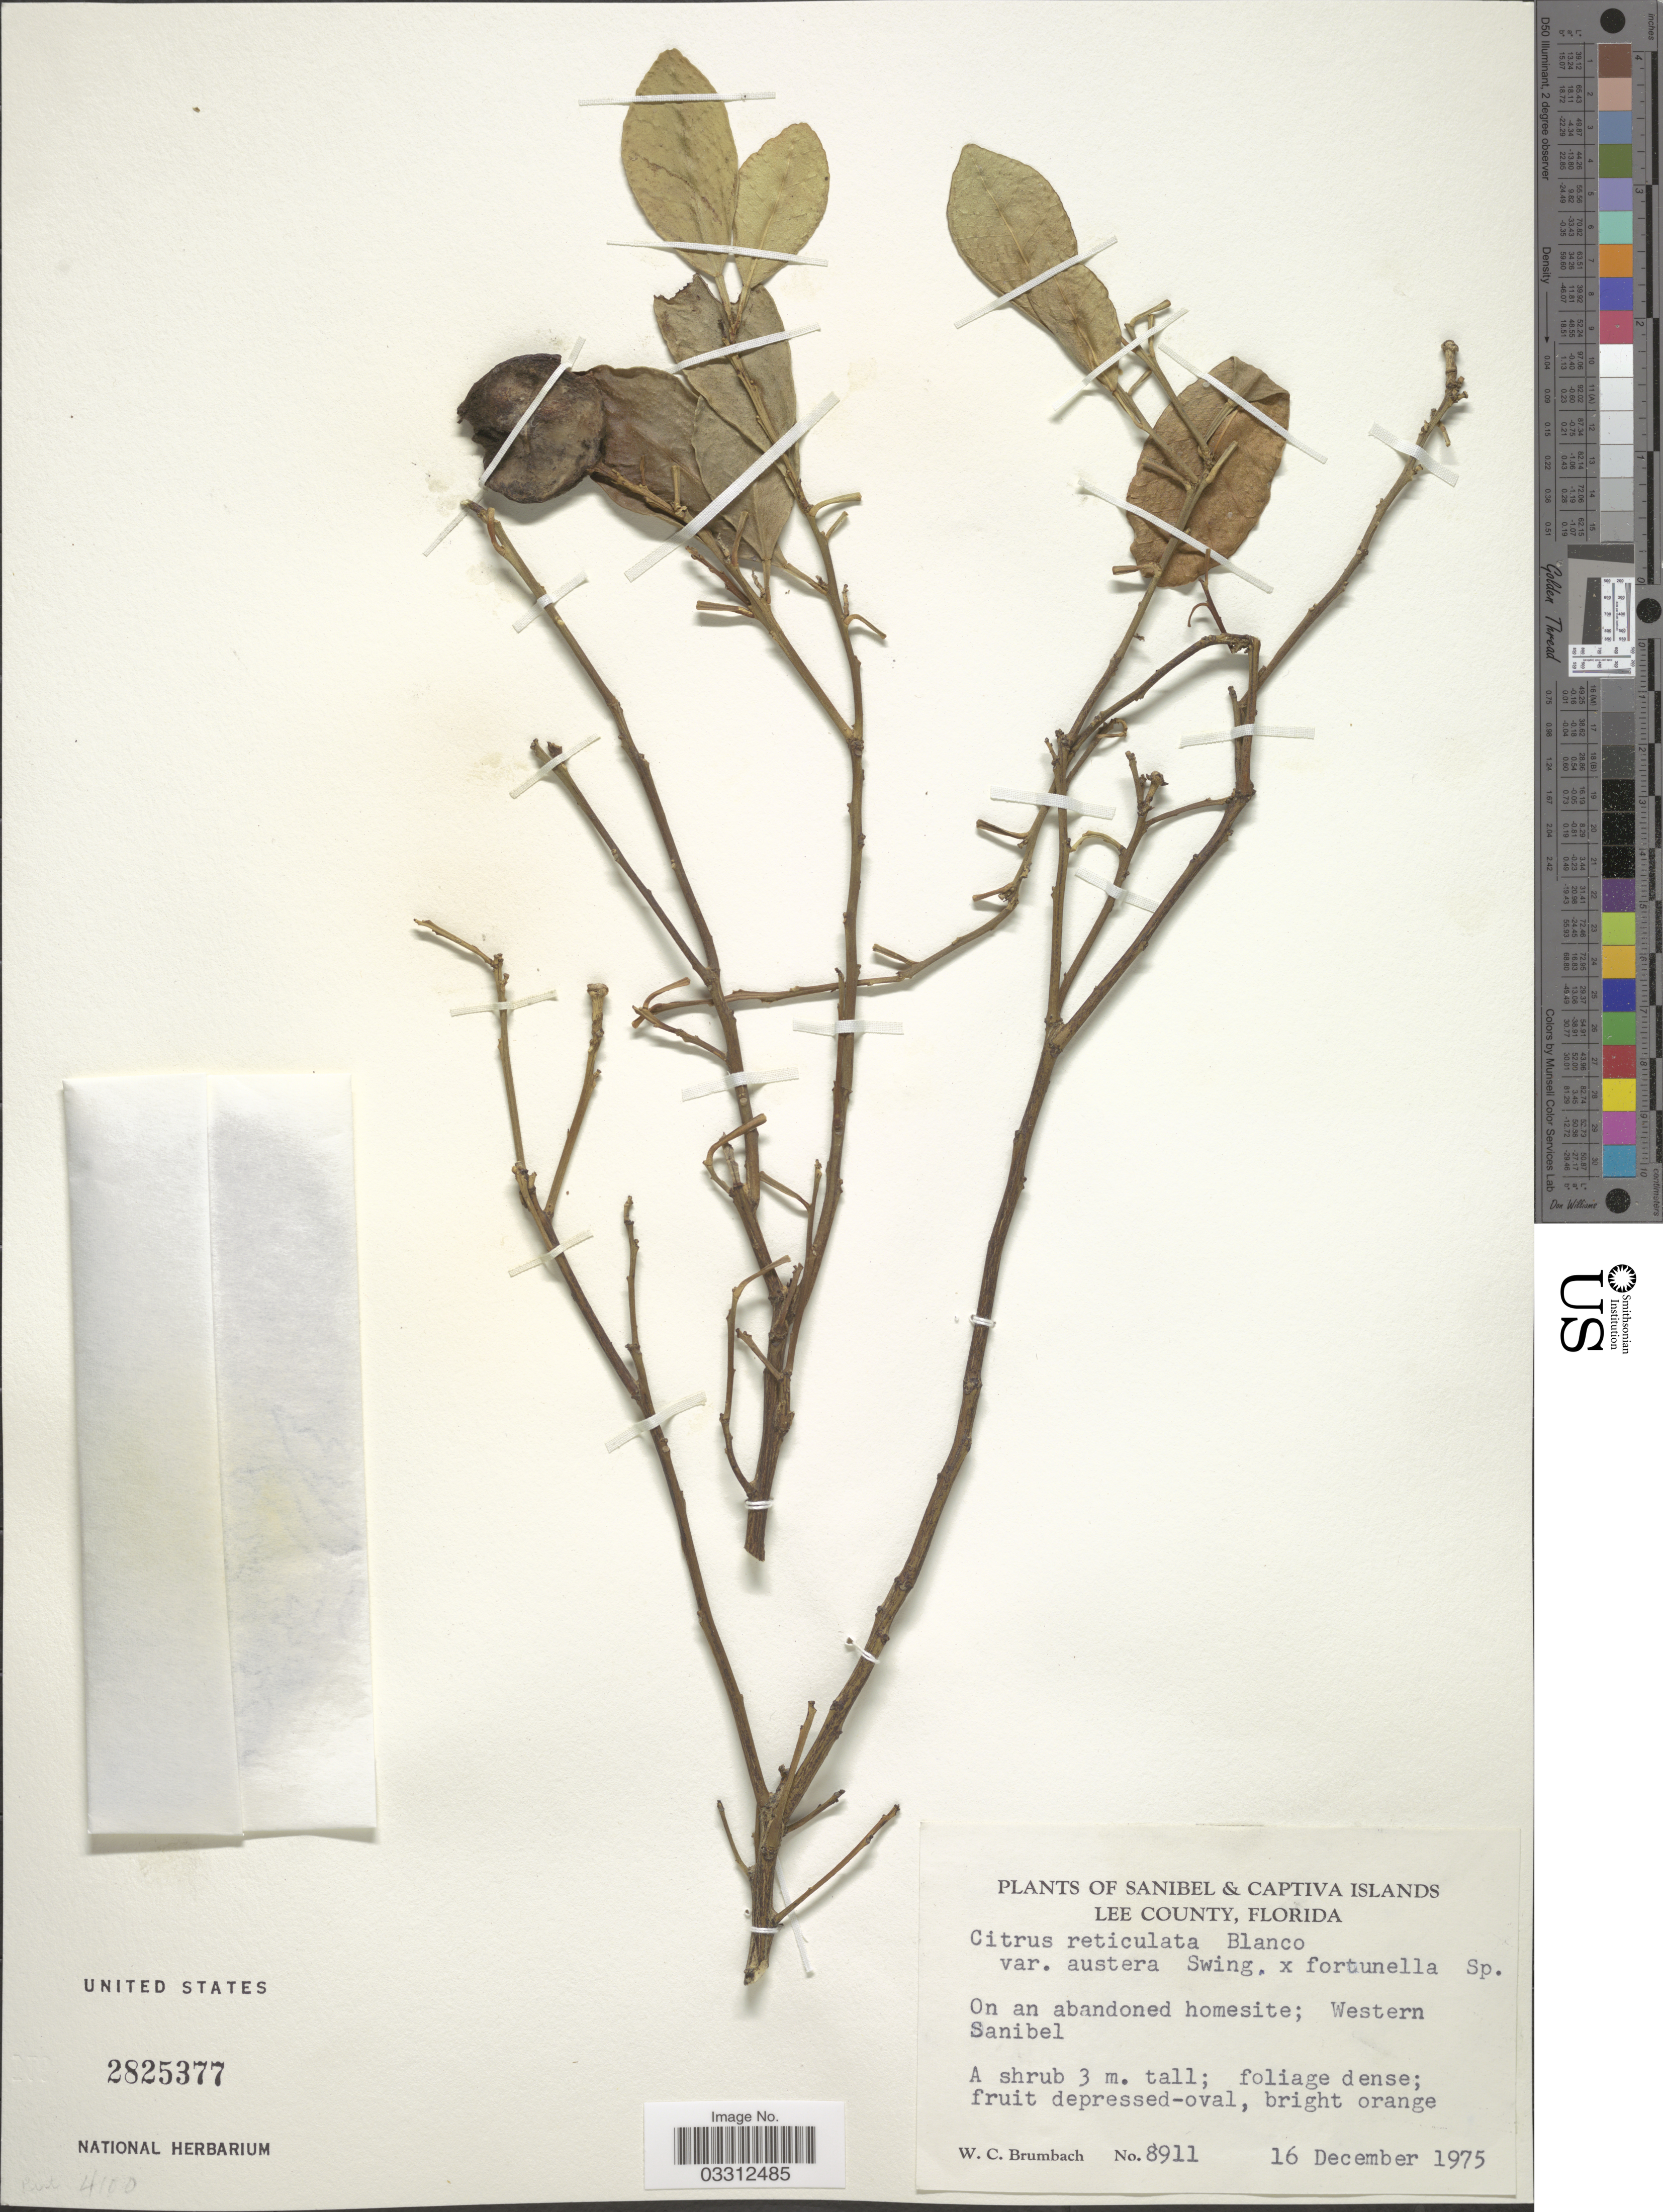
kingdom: Plantae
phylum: Tracheophyta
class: Magnoliopsida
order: Sapindales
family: Rutaceae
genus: Citrus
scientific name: Citrus reticulata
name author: Blanco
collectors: W. C. Brumbach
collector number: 8911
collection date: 1975-12-16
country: United States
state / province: Florida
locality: Sanibel & Captiva Islands. Lee County. Western Sanibel.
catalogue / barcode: US 2825377